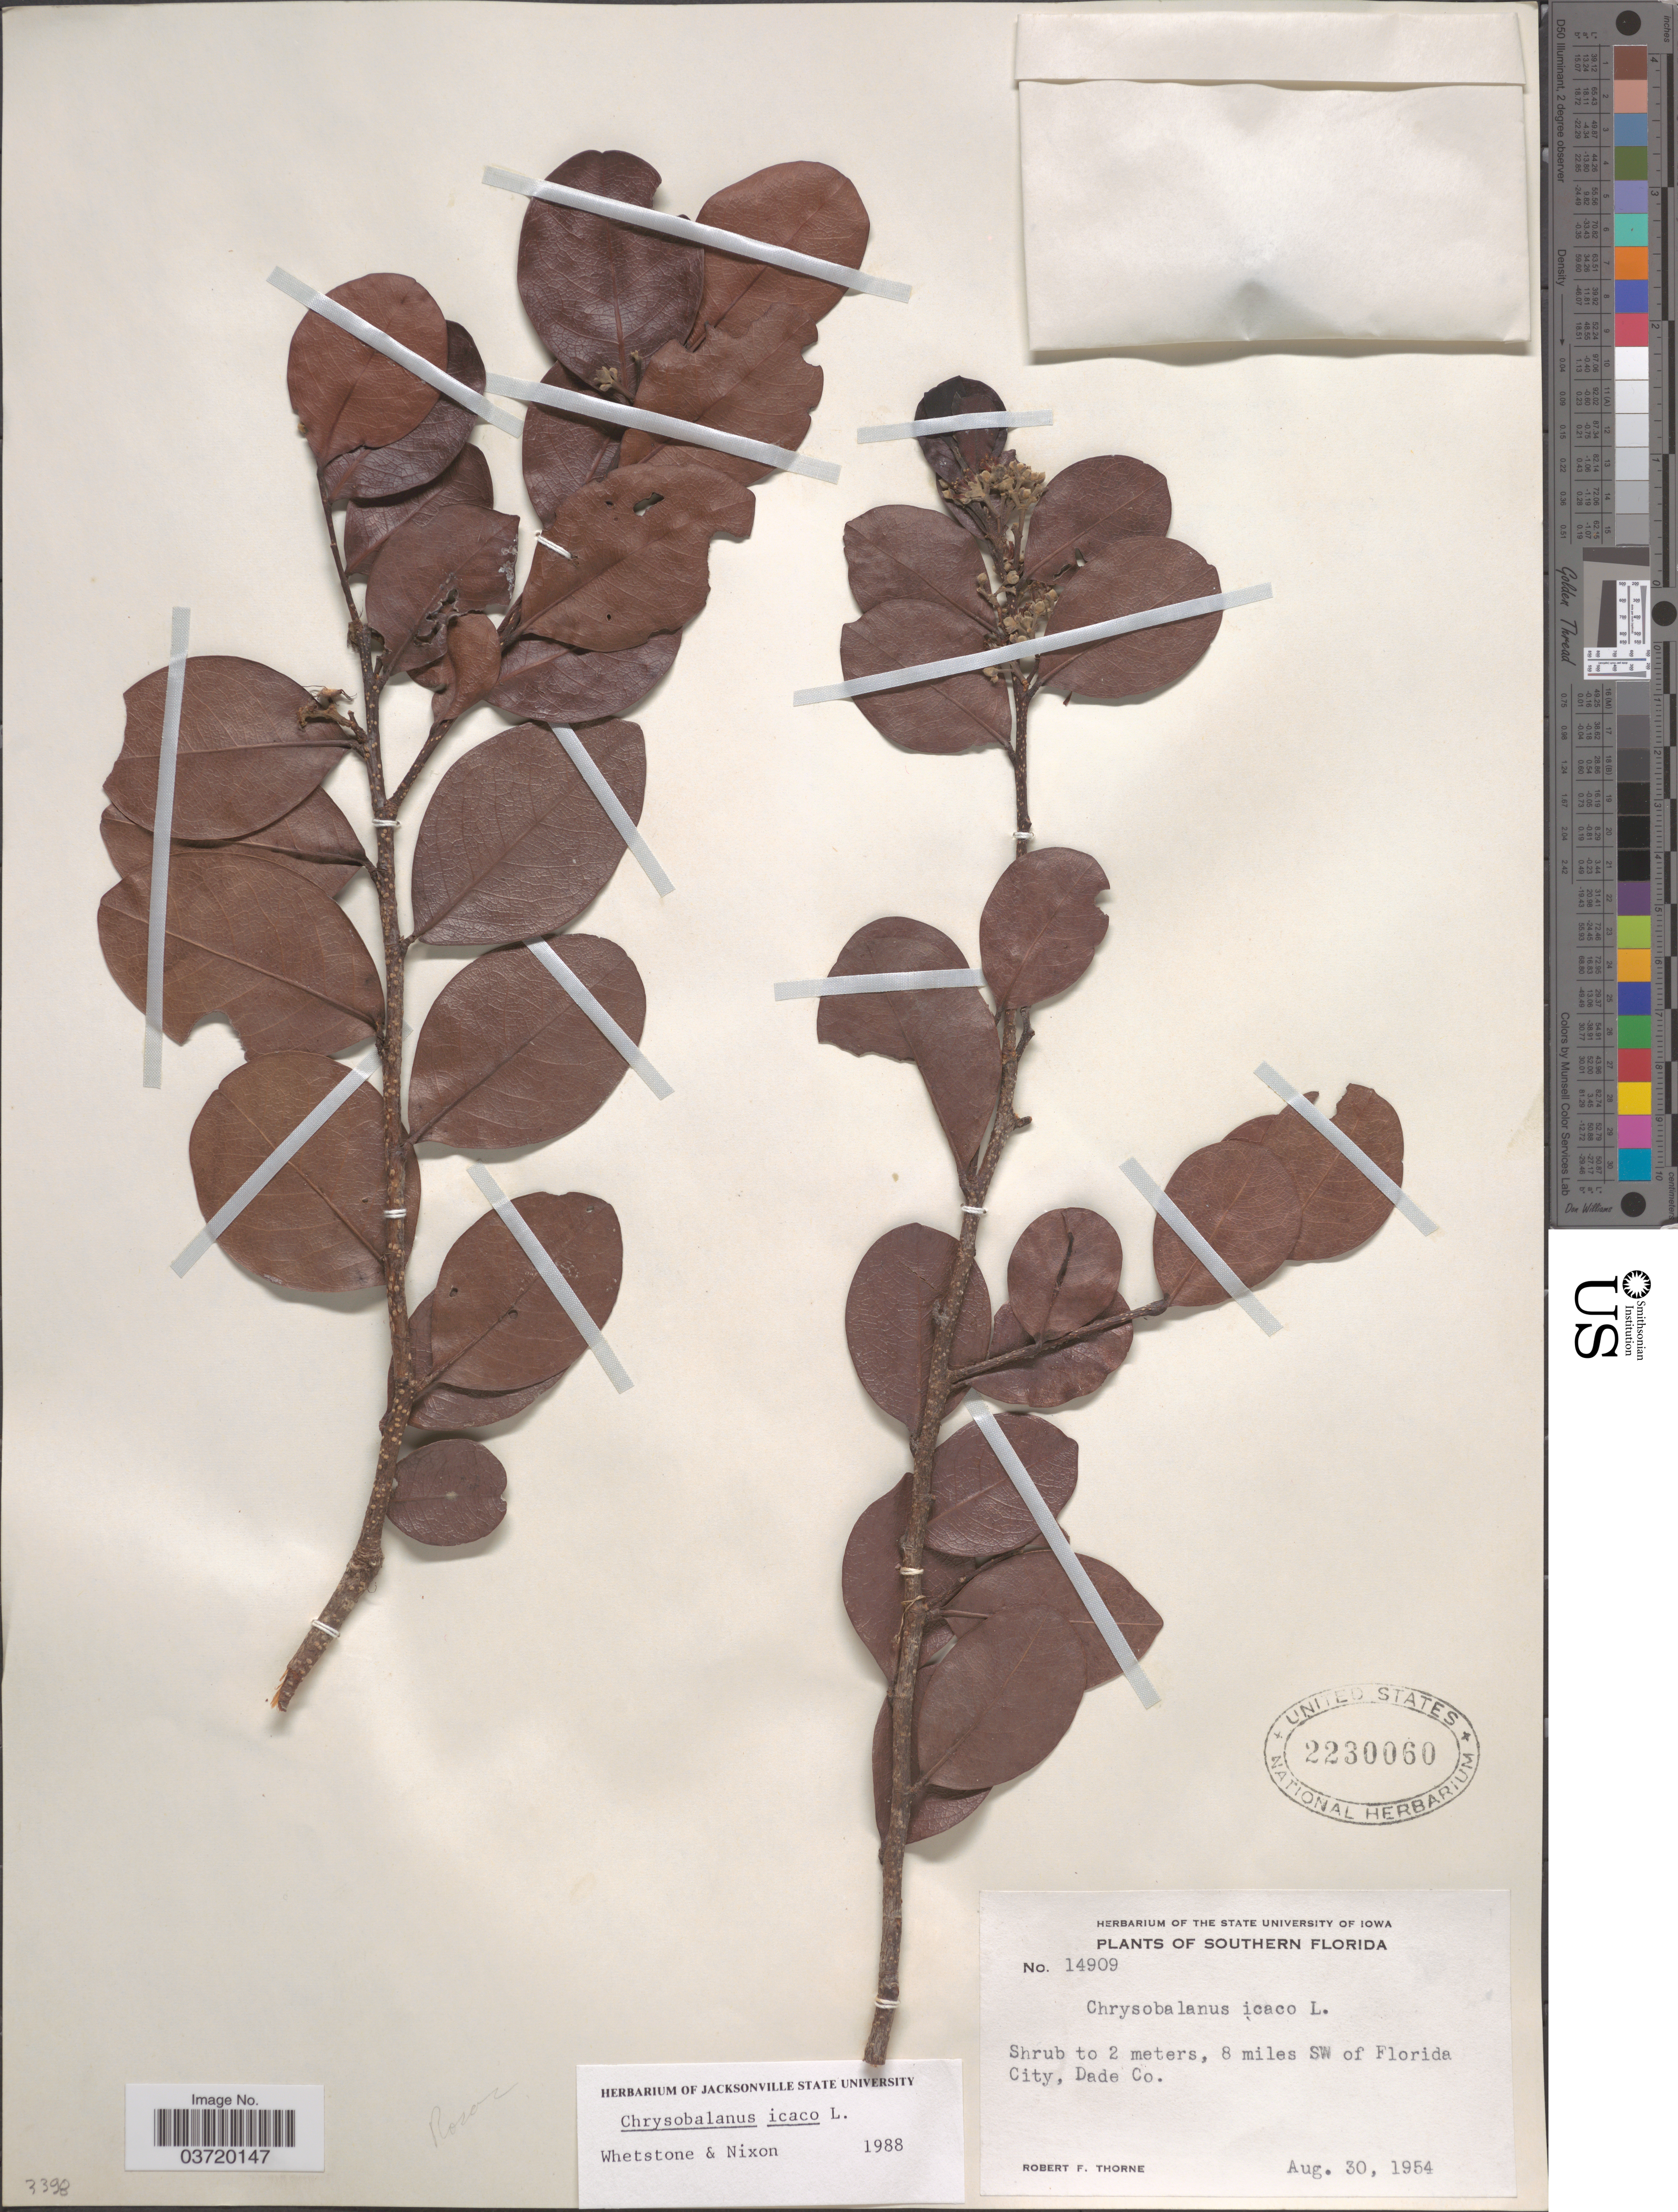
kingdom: Plantae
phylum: Tracheophyta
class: Magnoliopsida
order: Malpighiales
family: Chrysobalanaceae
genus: Chrysobalanus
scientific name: Chrysobalanus icaco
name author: L.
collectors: R. F. Thorne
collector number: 14909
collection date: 1954-08-30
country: United States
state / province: Florida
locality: Southern Florida. 8 miles SW of Florida City, Dade Co.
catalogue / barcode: US 2230060